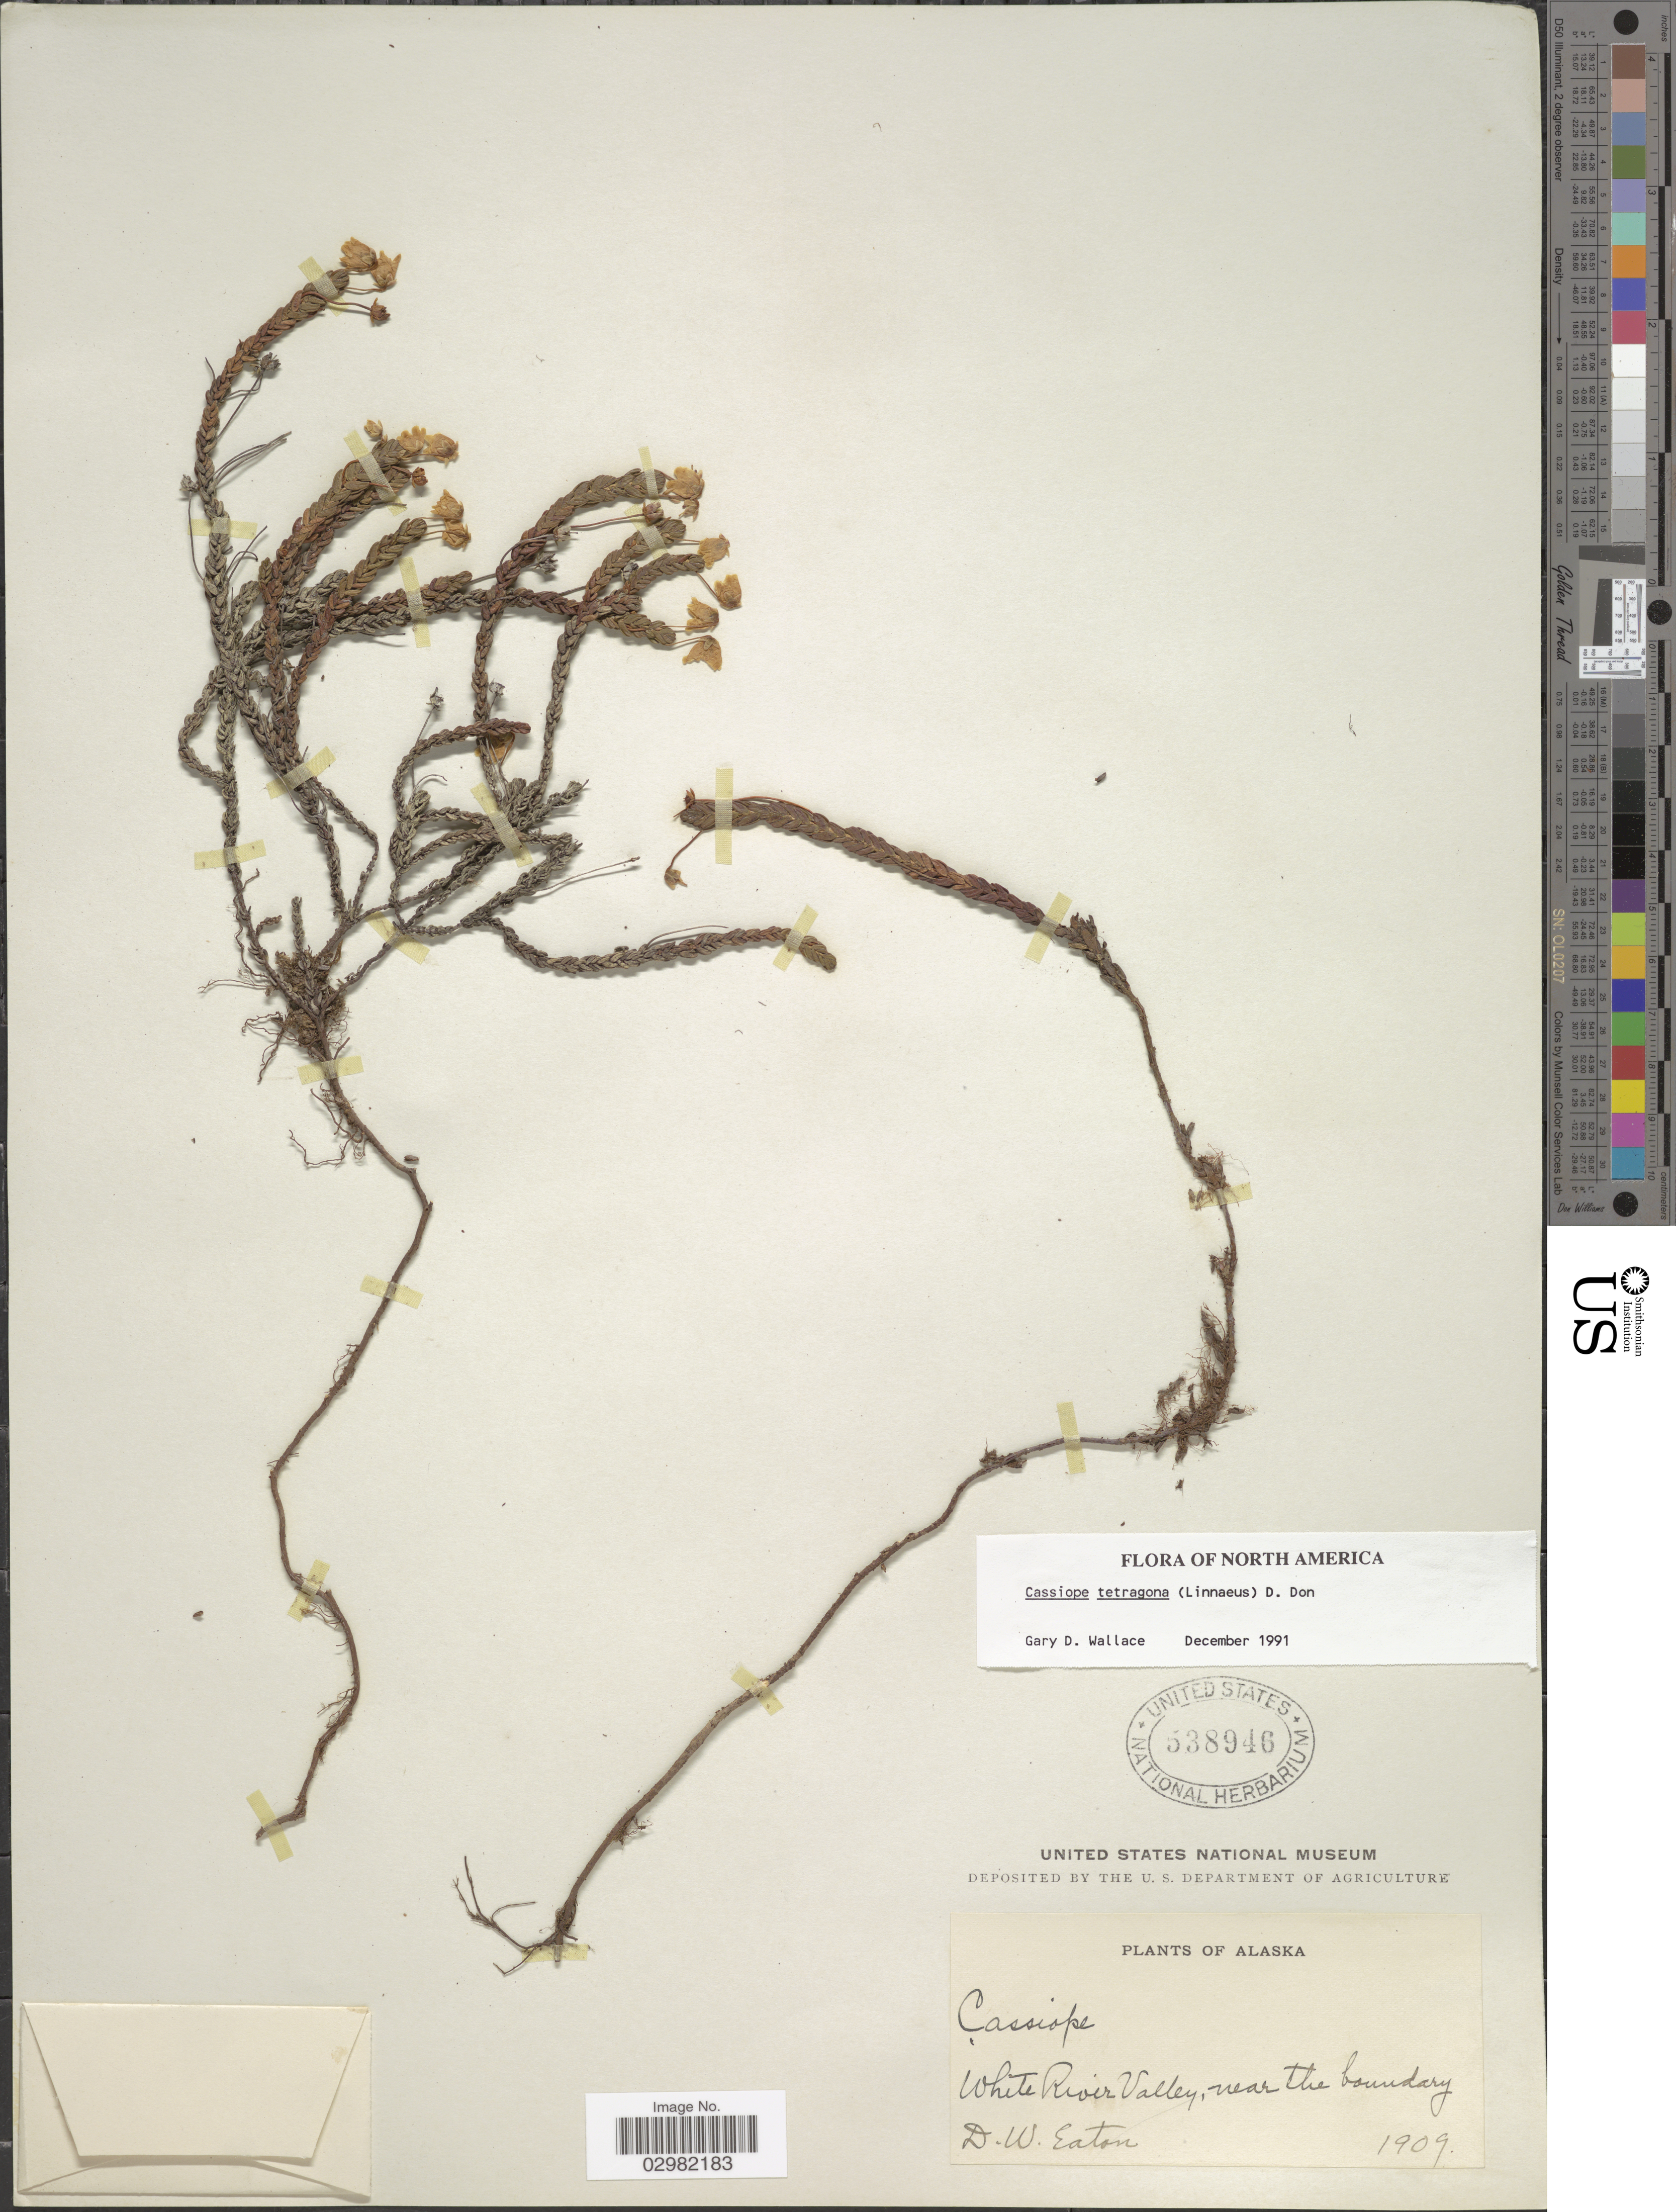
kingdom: Plantae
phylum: Tracheophyta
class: Magnoliopsida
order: Ericales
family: Ericaceae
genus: Cassiope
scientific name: Cassiope tetragona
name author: (L.) D. Don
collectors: D. Eaton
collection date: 1909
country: United States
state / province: Alaska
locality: White river Valley, near the boundary.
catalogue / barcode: US 538946